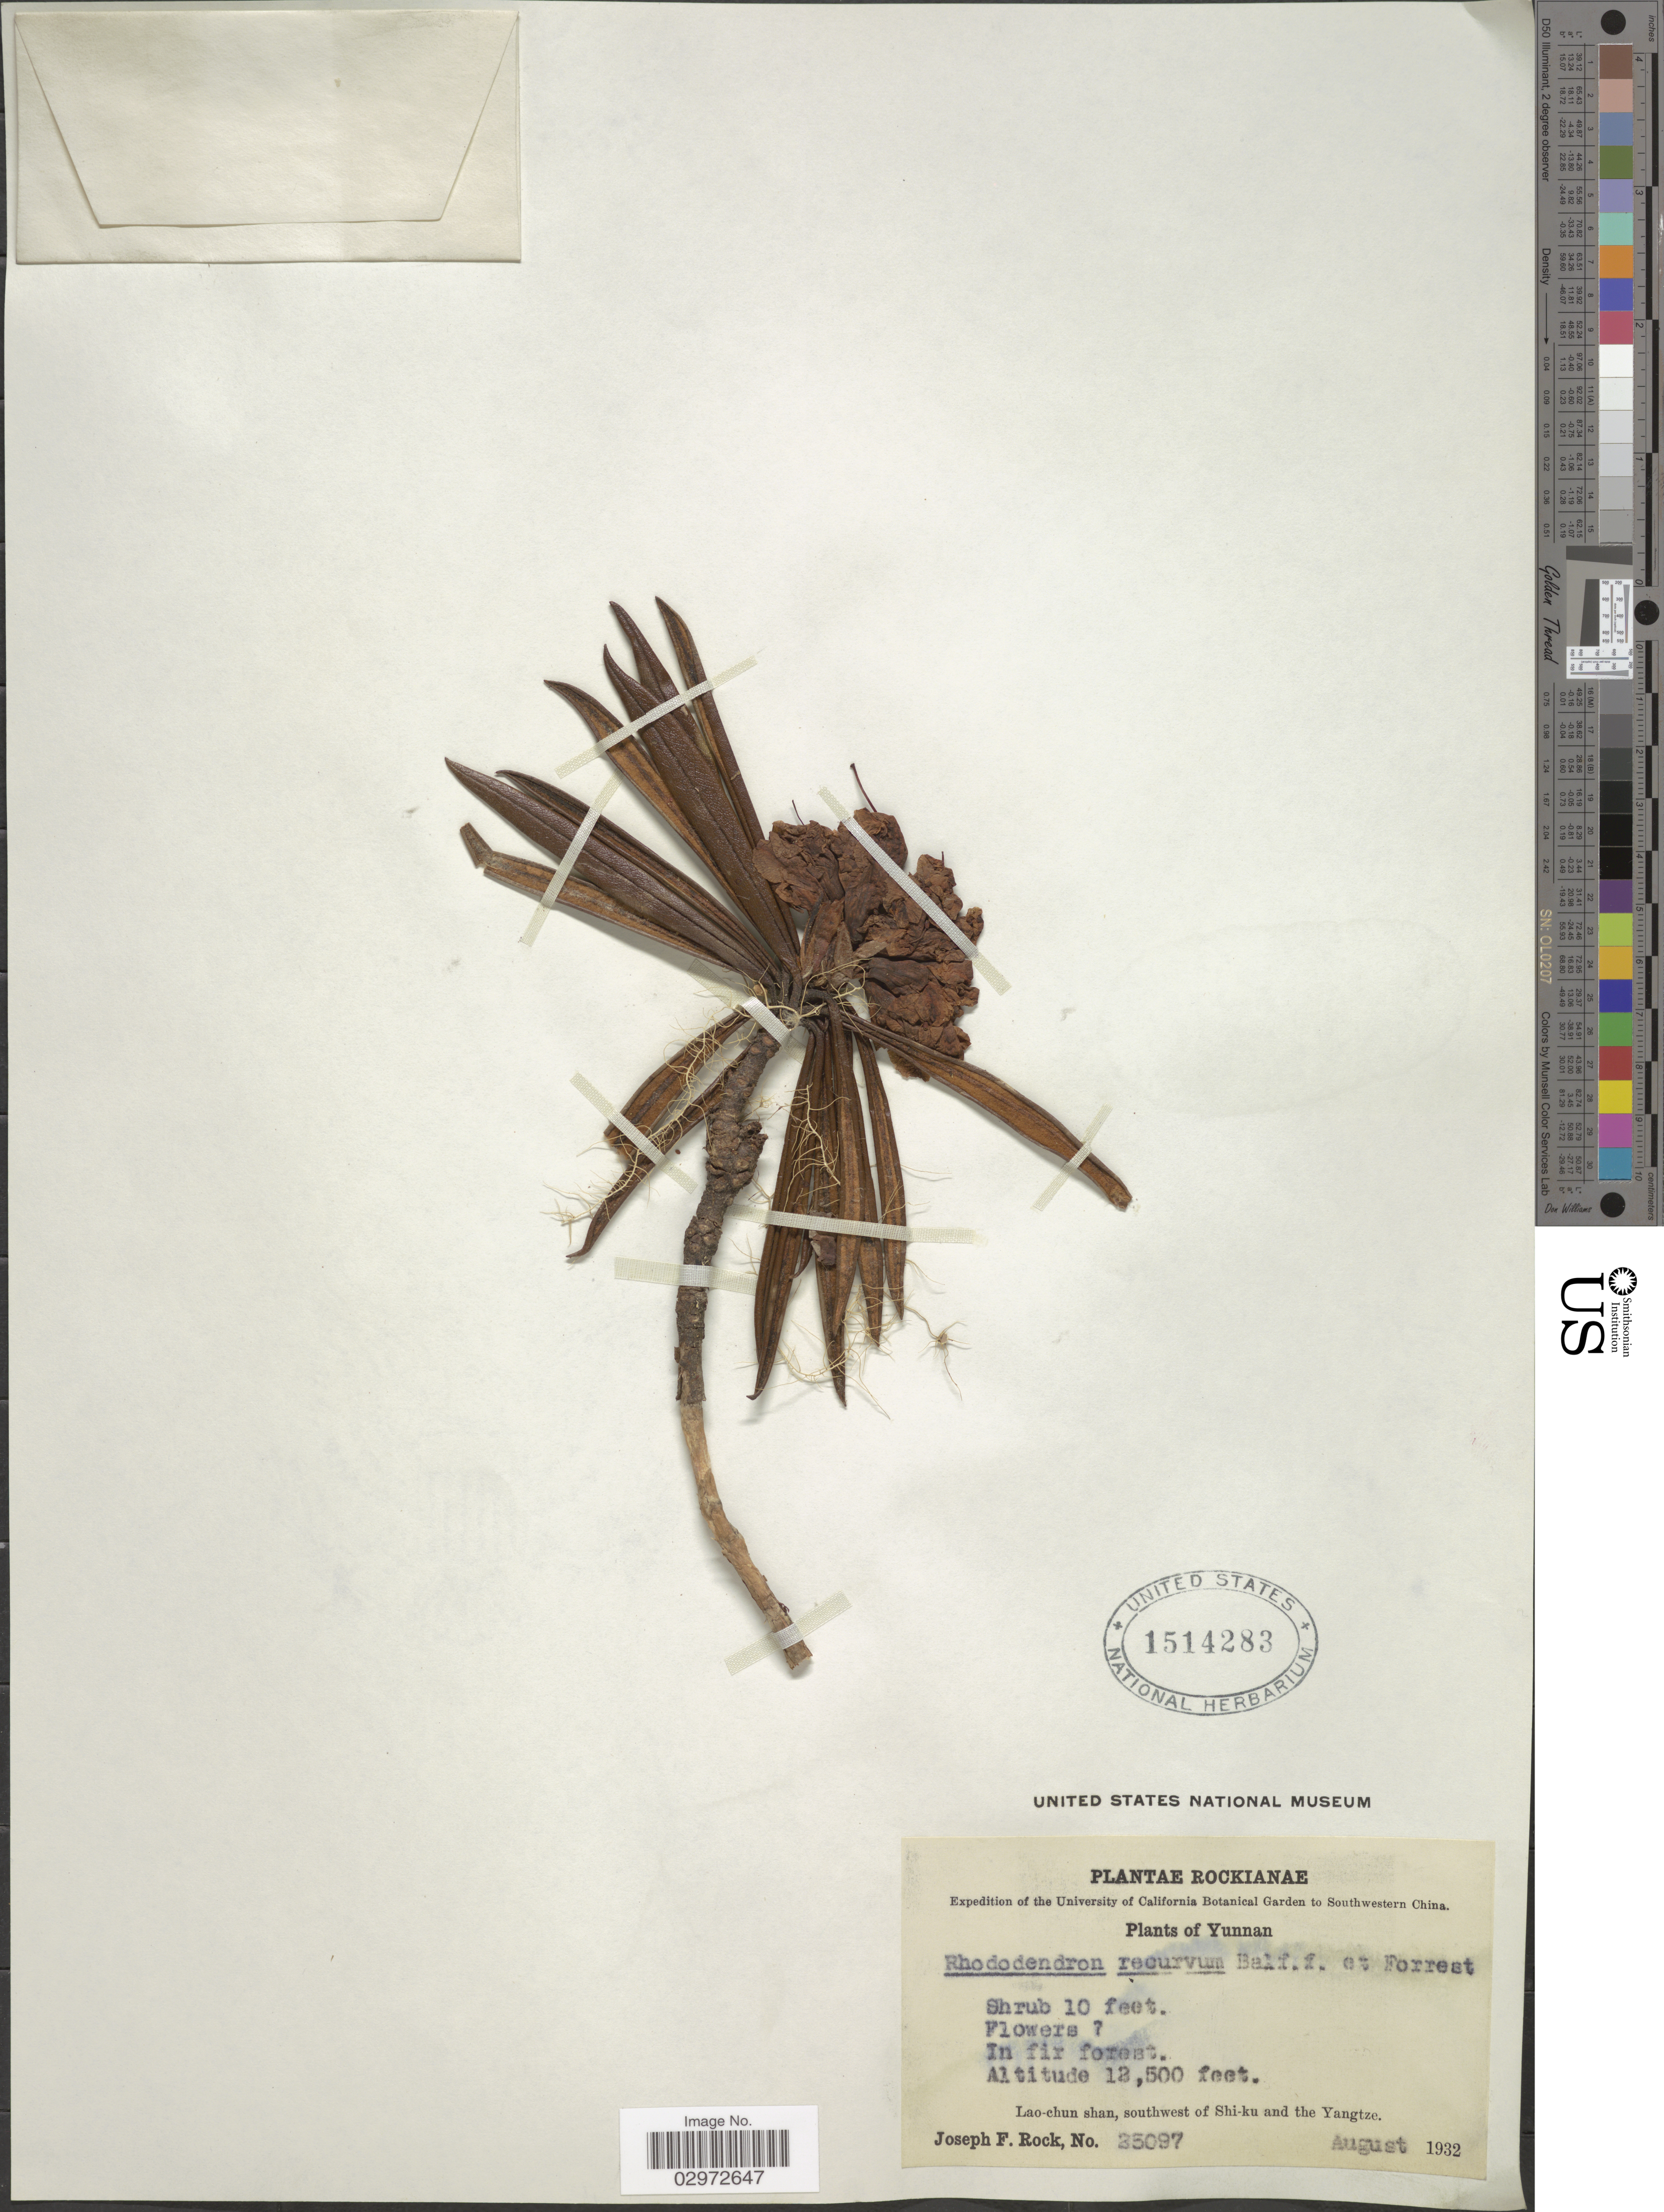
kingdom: Plantae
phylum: Tracheophyta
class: Magnoliopsida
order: Ericales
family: Ericaceae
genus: Rhododendron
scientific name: Rhododendron recurvum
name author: Balf. f. & Forrest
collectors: J. F. Rock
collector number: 25097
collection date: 1932-08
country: China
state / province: Yunnan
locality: Lao-chun shan, southwest of Chi-ku and the Yangtze.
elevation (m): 3810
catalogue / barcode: US 1514283